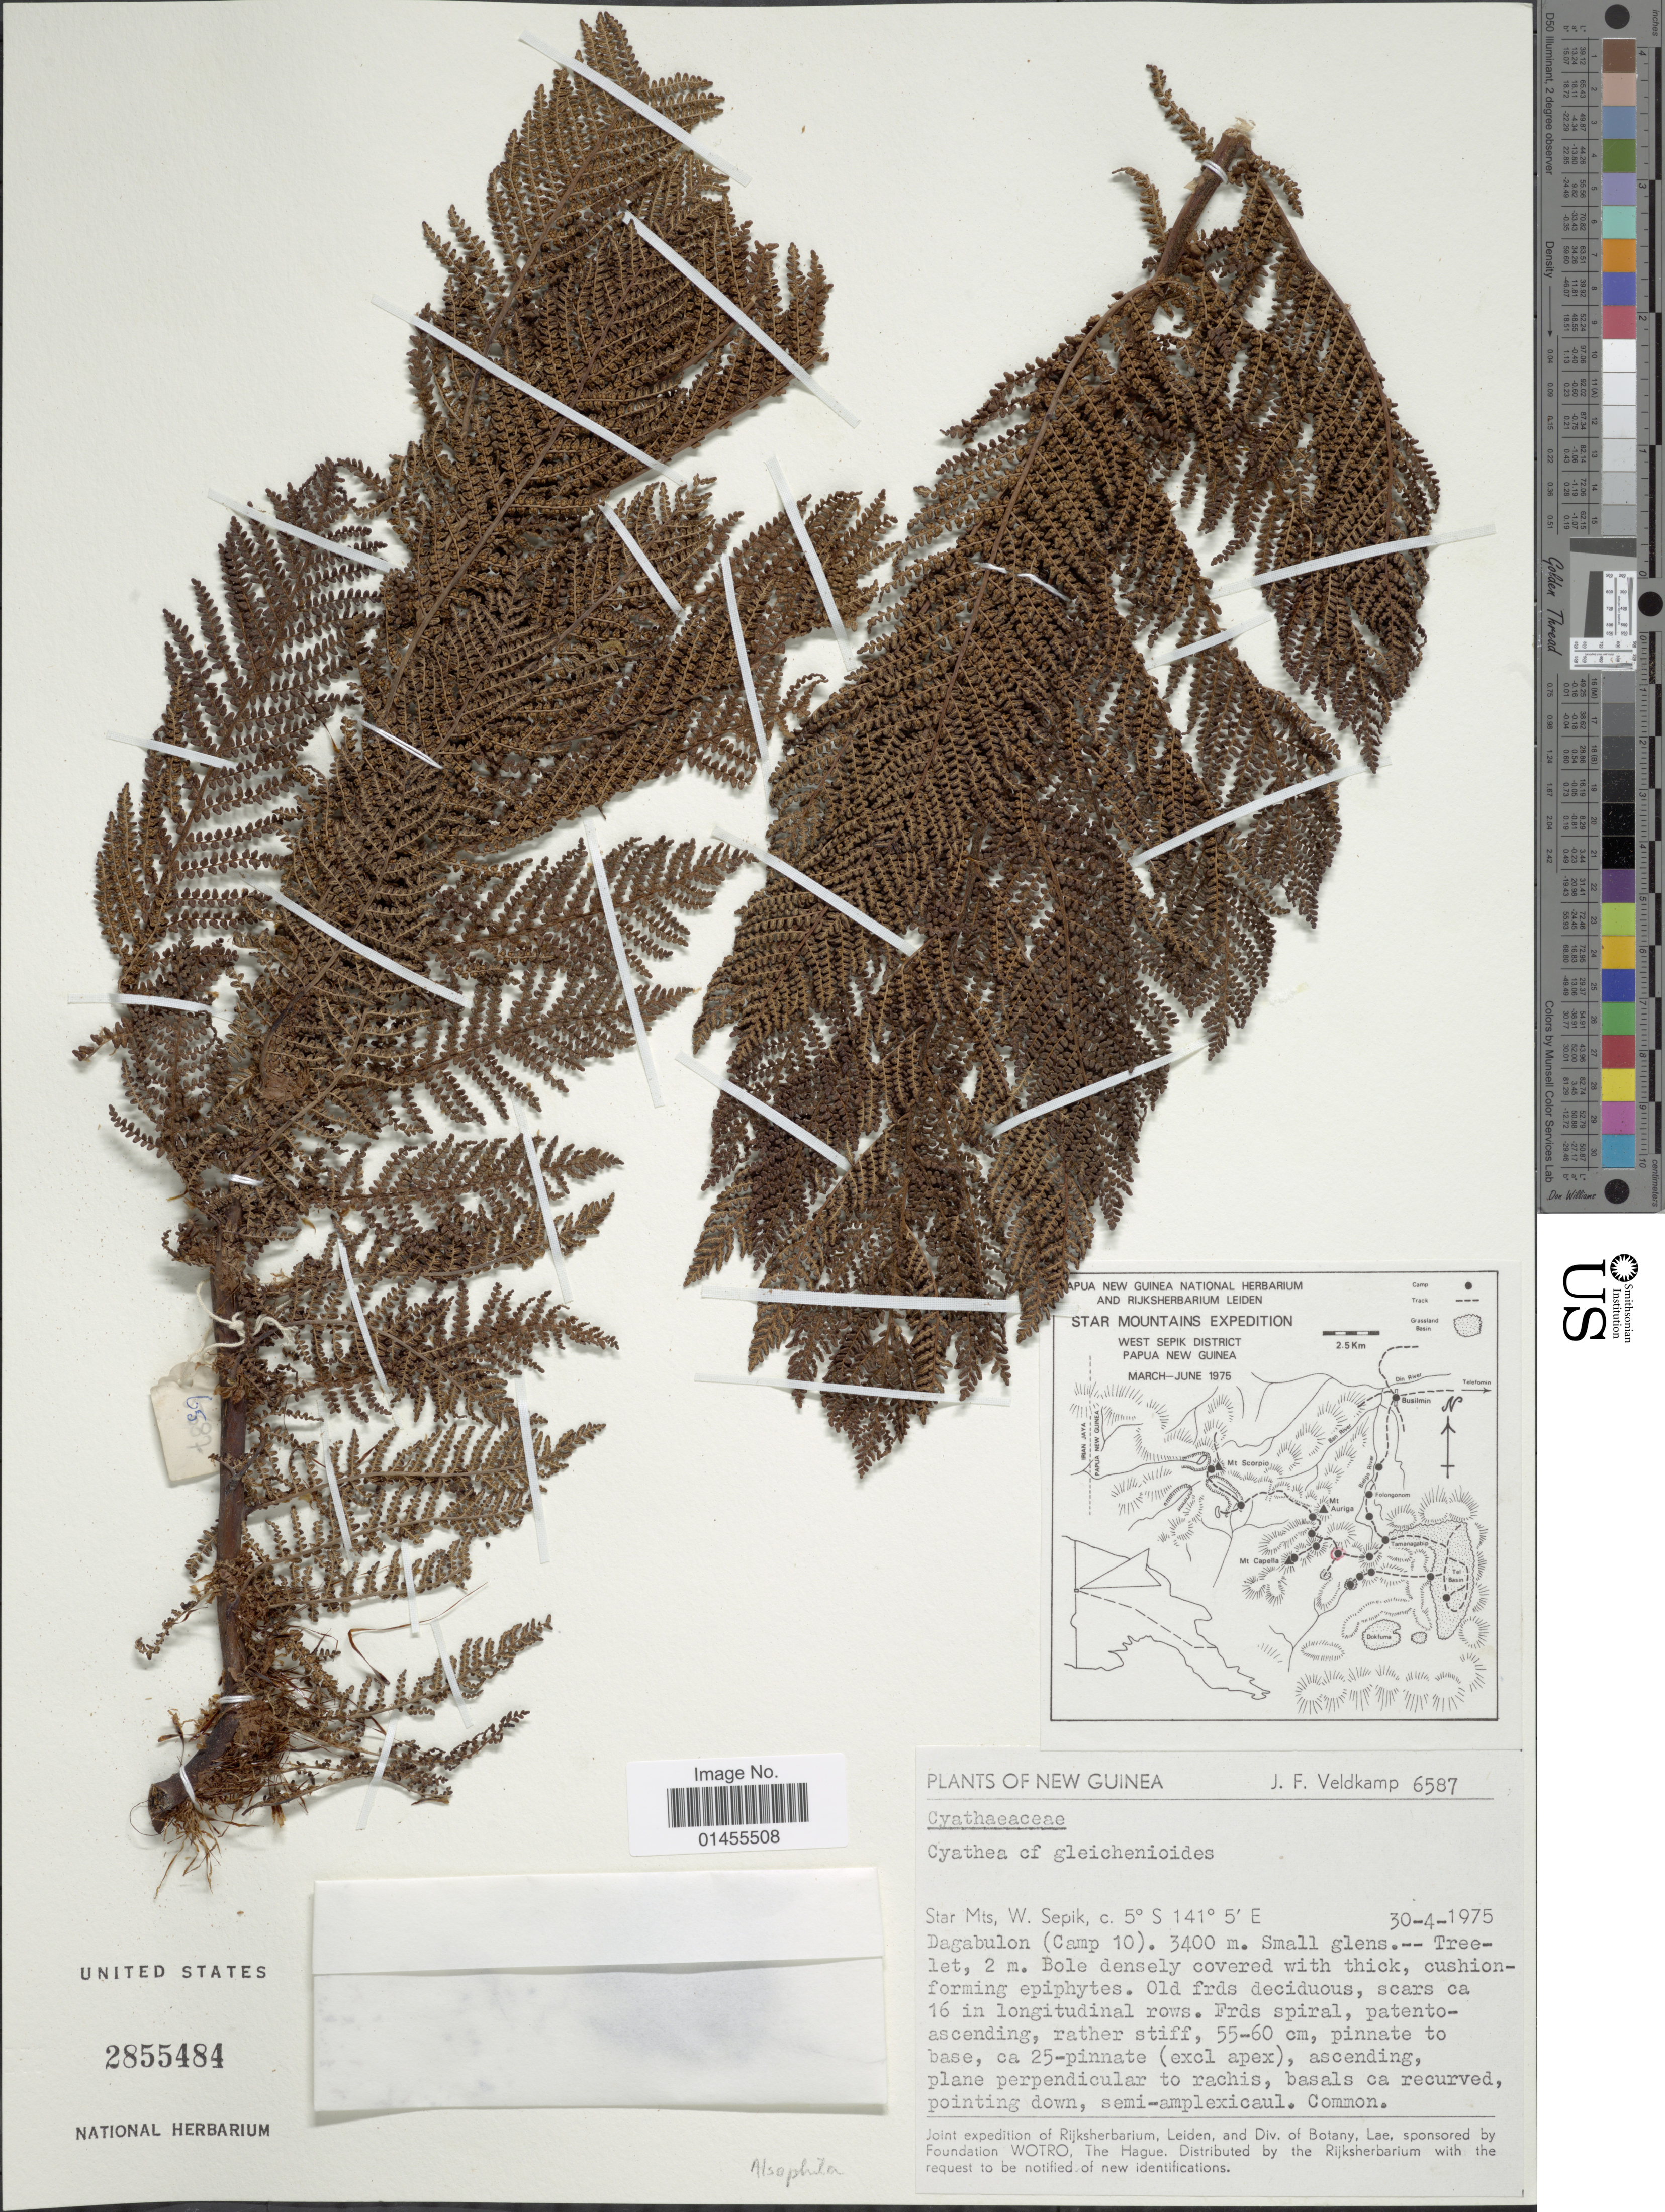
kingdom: Plantae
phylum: Tracheophyta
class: Polypodiopsida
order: Cyatheales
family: Cyatheaceae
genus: Alsophila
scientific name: Alsophila gleichenioides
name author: (C. Chr.) R.M. Tryon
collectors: J. F. Veldkamp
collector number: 6587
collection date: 1975-04-30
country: Papua New Guinea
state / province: Sandaun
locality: New Guinea. Star Mts, W. Sepik. Dagabulon (Camp 10)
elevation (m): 3400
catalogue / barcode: US 2855484